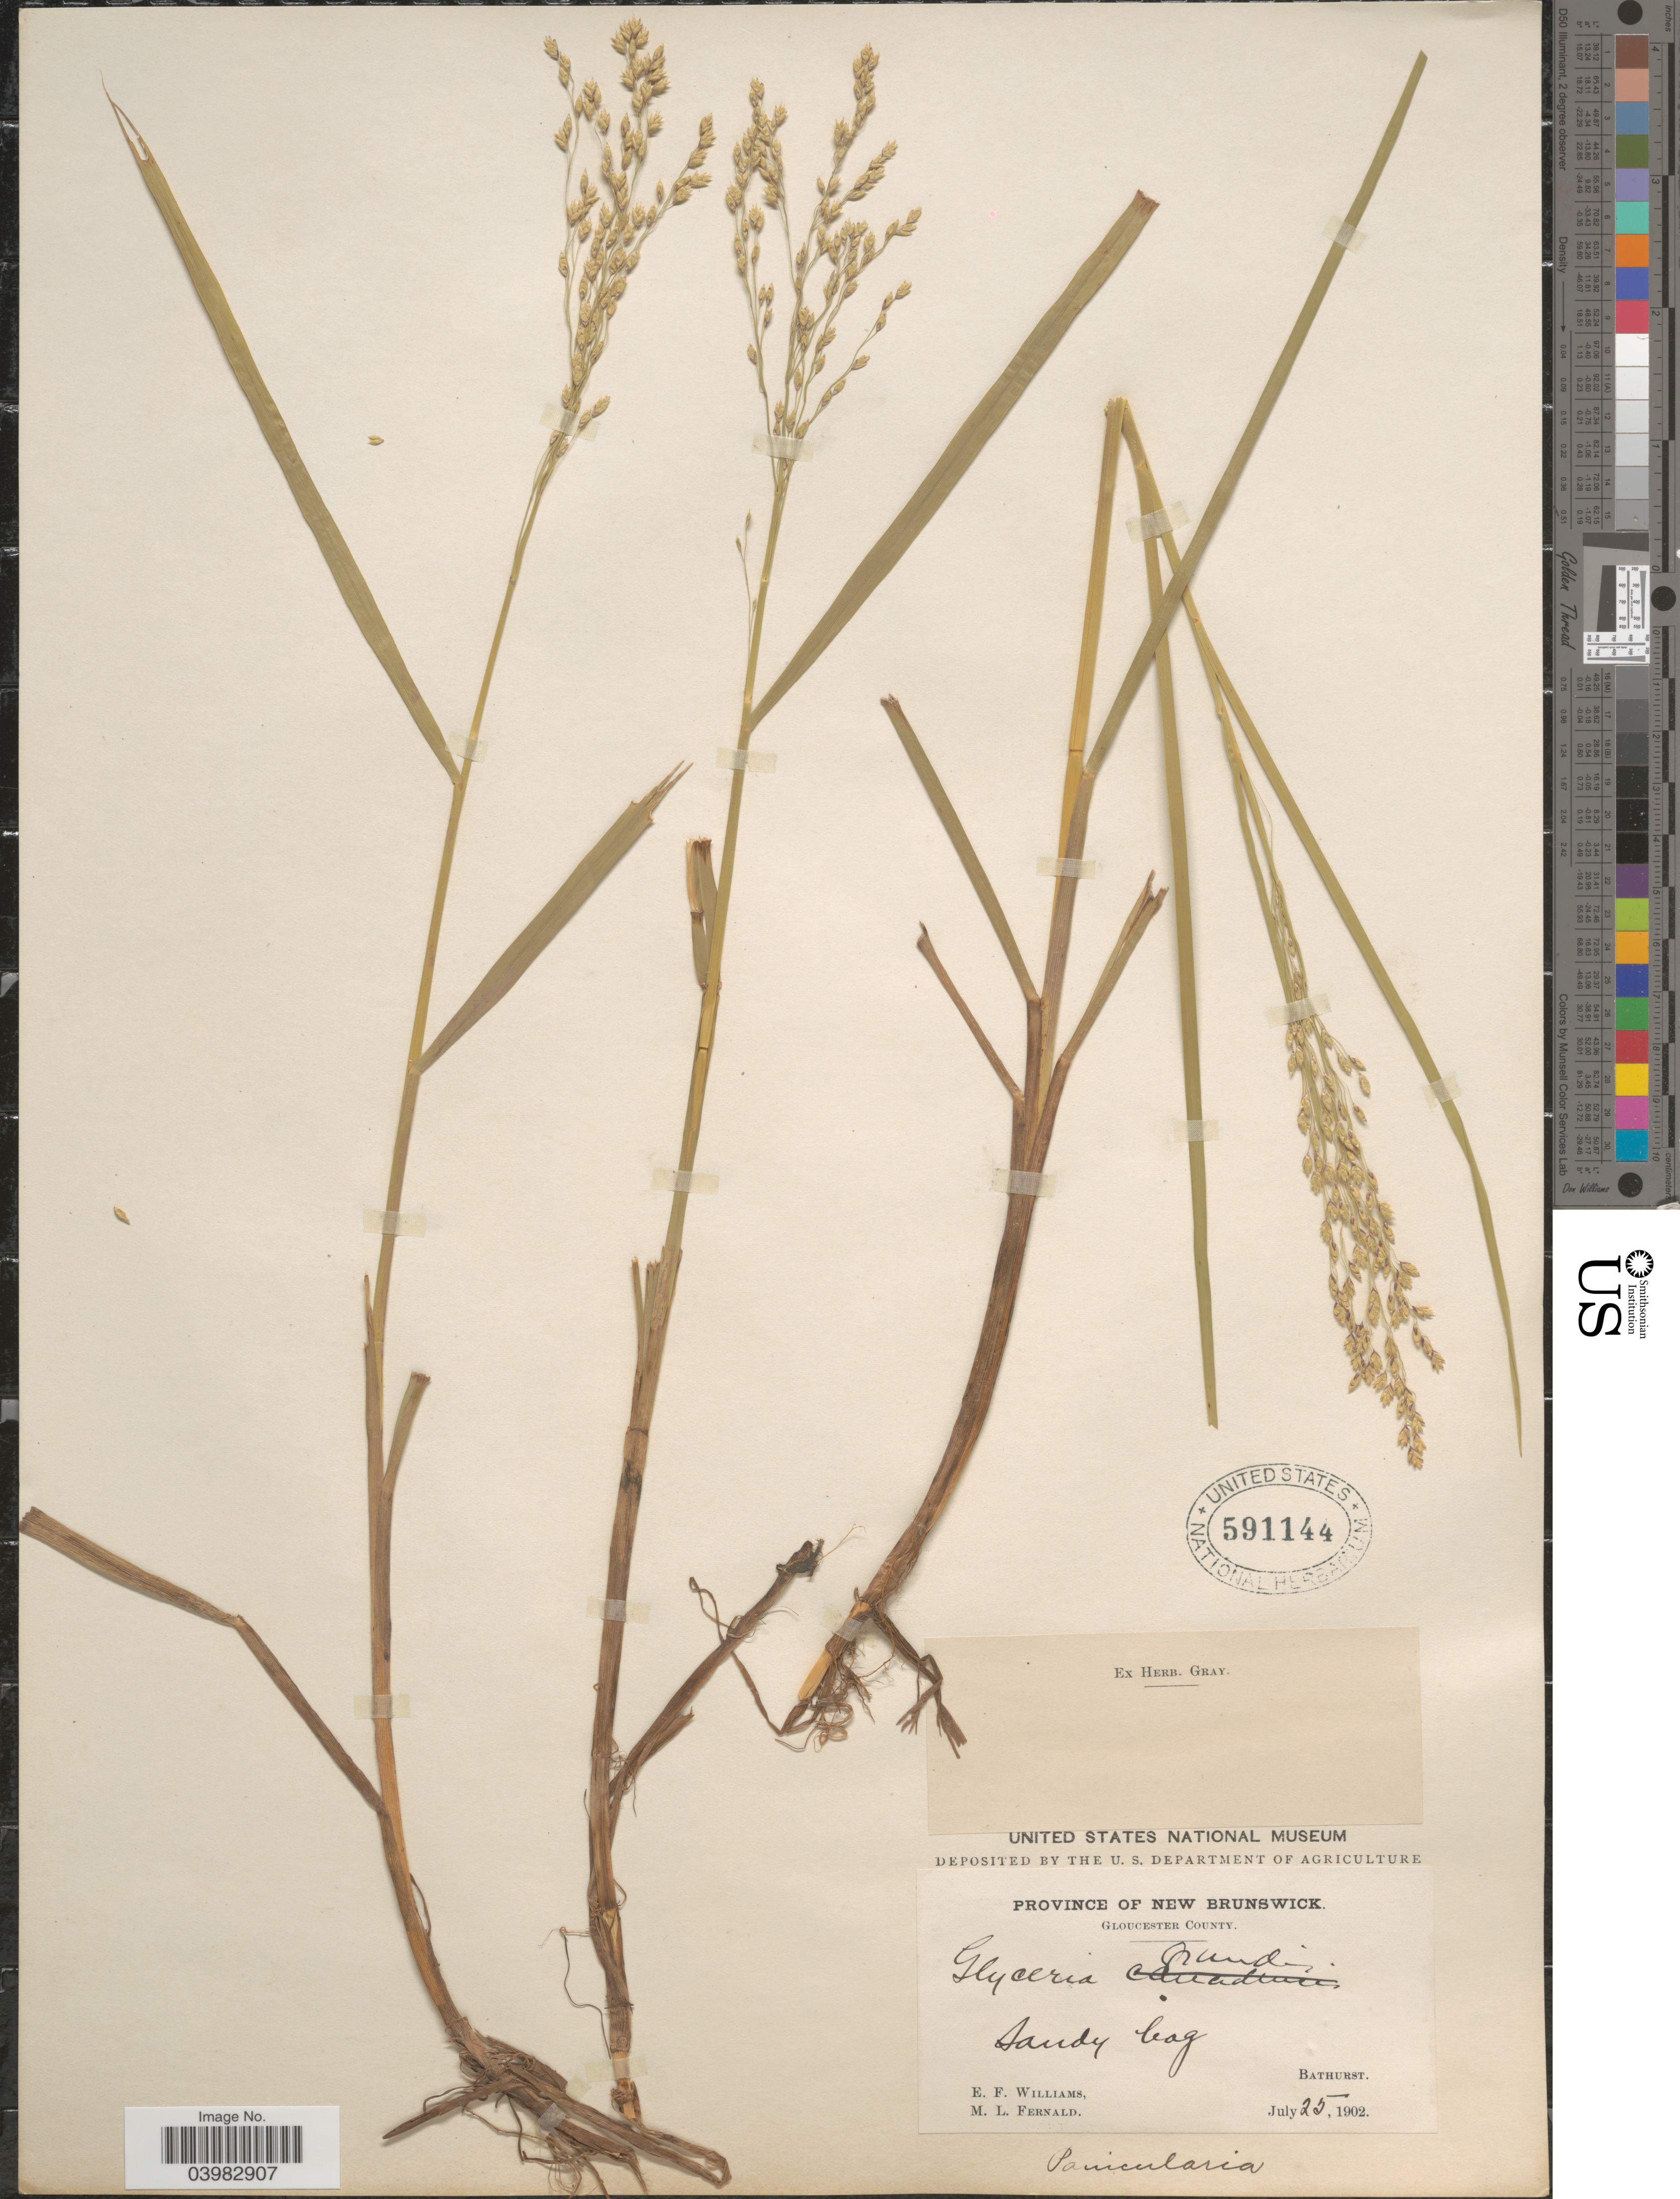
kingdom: Plantae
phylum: Tracheophyta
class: Liliopsida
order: Poales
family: Poaceae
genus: Glyceria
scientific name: Glyceria canadensis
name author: (Michx.) Trin.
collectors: E. Williams & M. L. Fernald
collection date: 1902-07-25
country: Canada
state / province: New Brunswick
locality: Gloucester County. Bathurst.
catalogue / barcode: US 591144